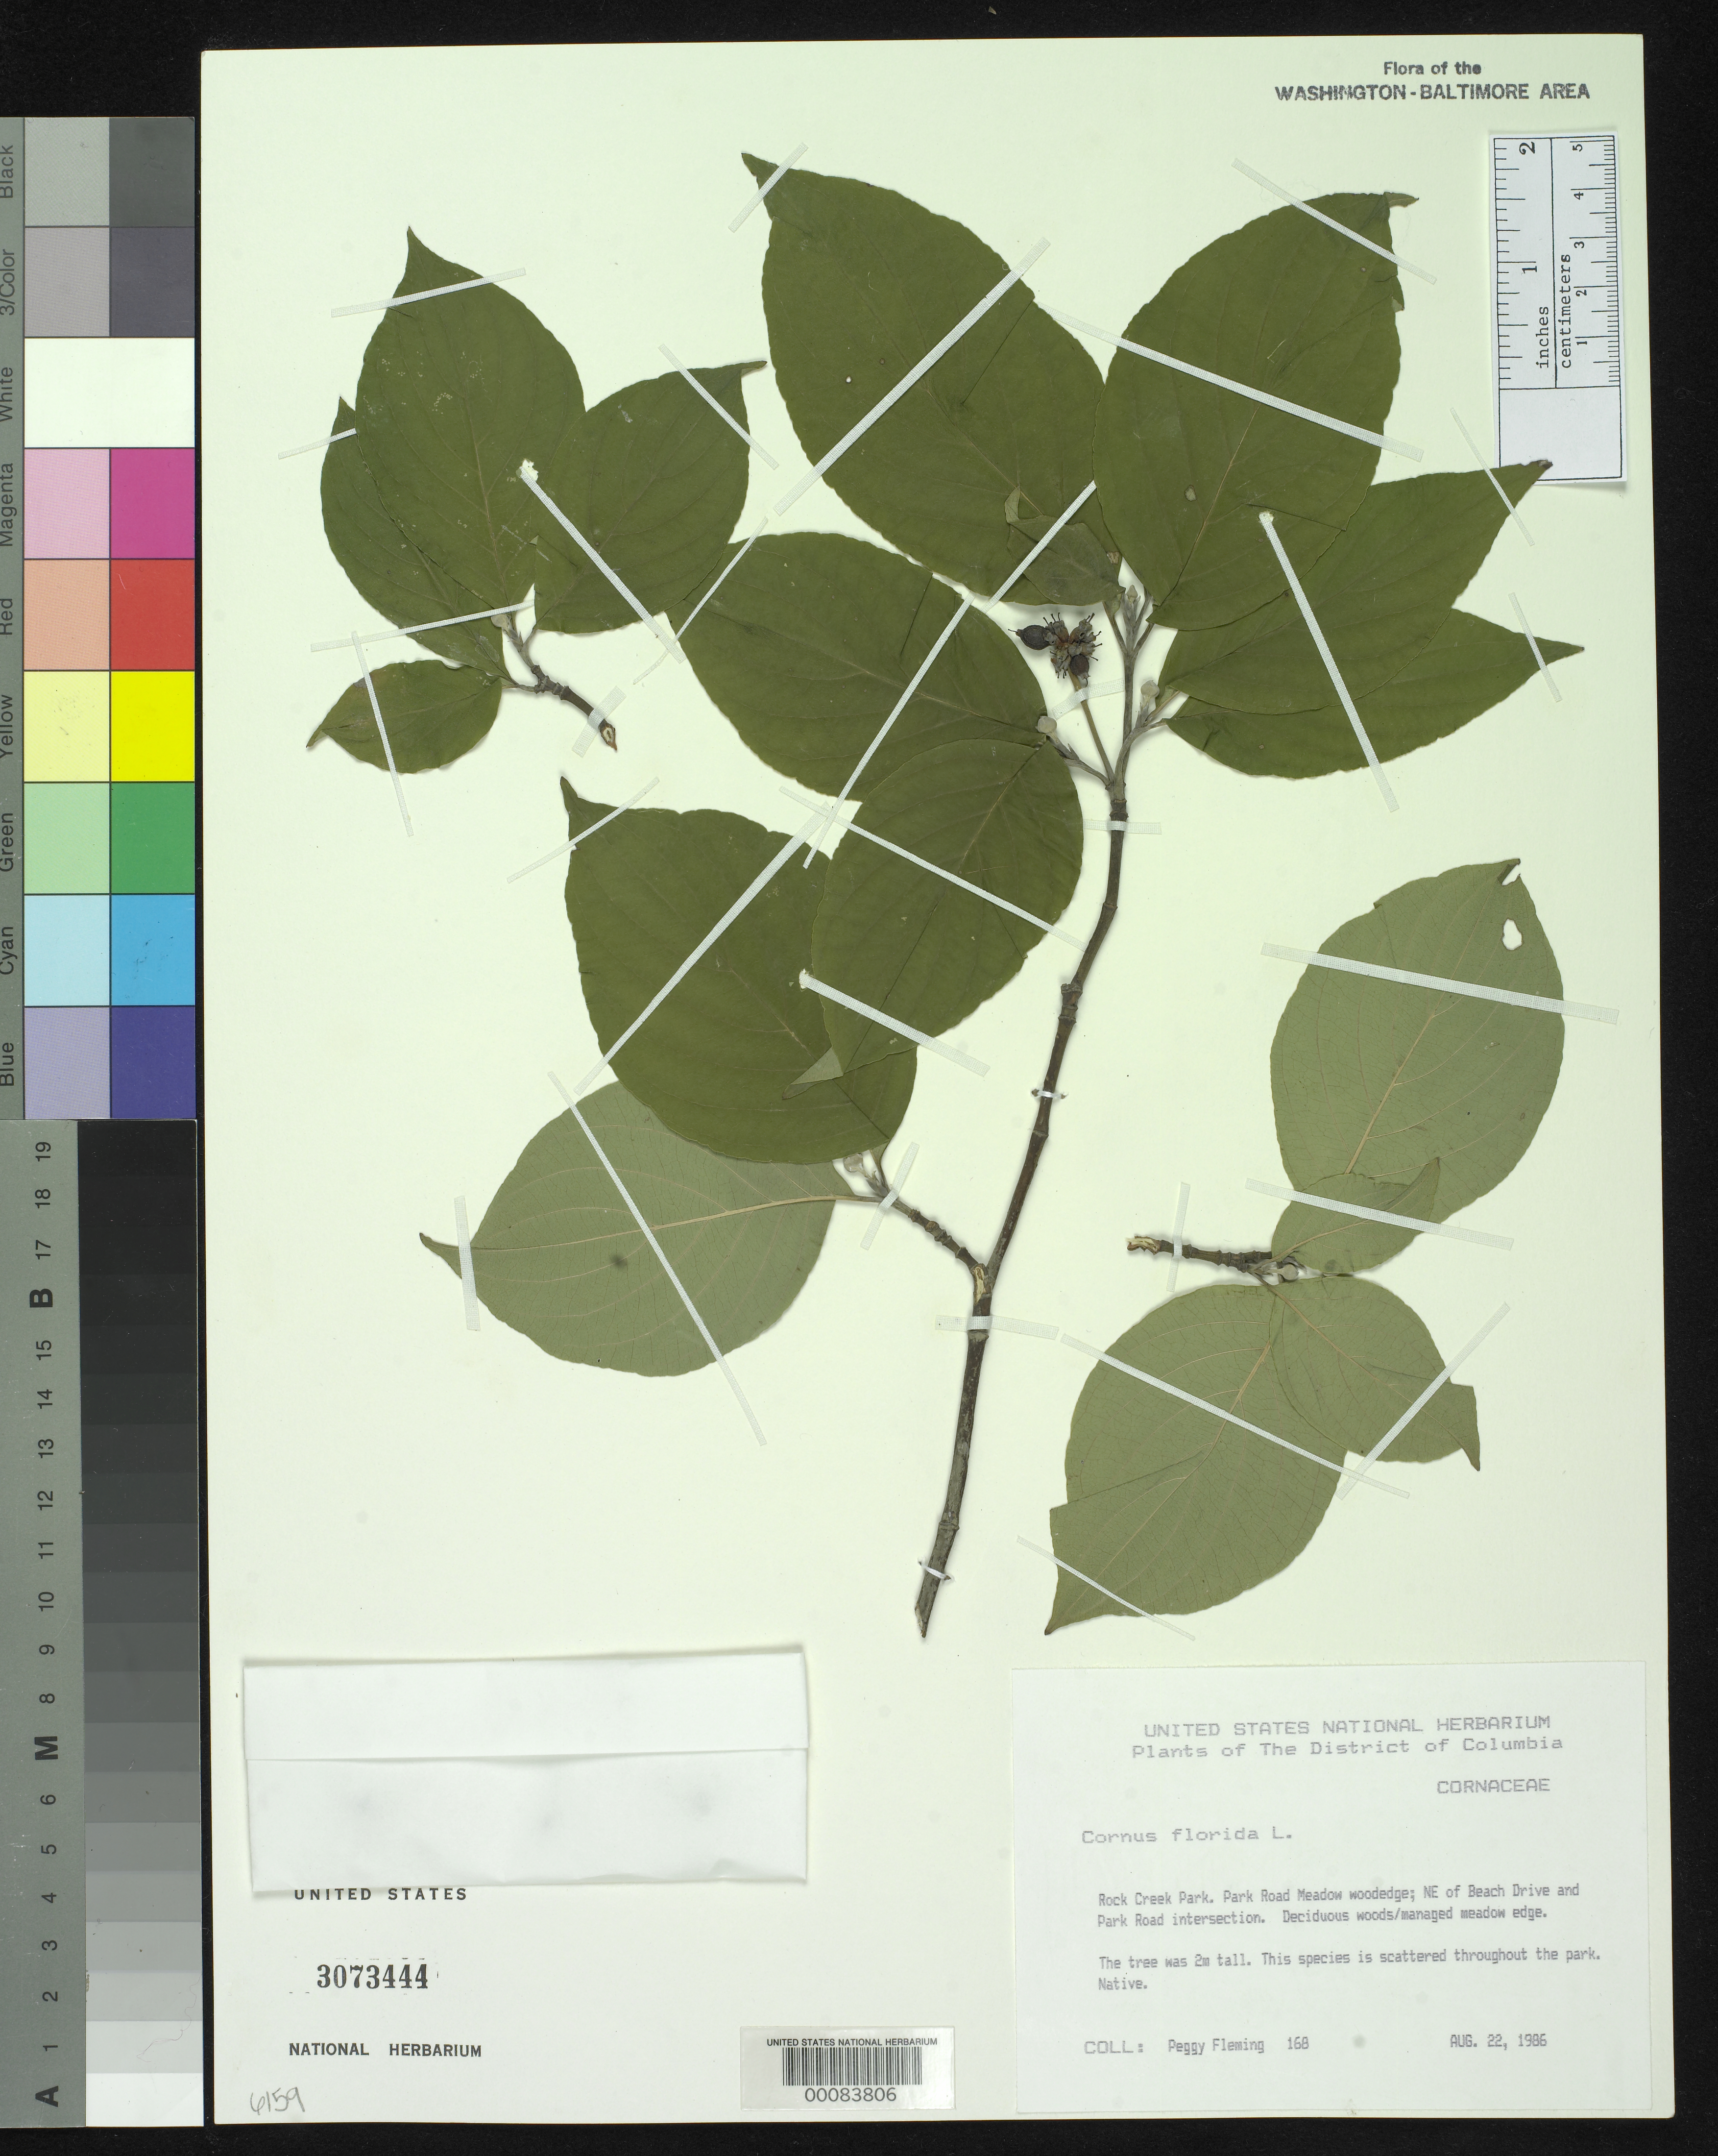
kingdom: Plantae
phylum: Tracheophyta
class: Magnoliopsida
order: Cornales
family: Cornaceae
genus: Cornus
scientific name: Cornus florida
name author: L.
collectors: P. Fleming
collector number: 168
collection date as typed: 22 Aug 1986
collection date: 1986-08-22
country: United States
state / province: District of Columbia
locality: D Park Road intersection.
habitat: Deciduous woods/managed meadow edge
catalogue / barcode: US 3073444